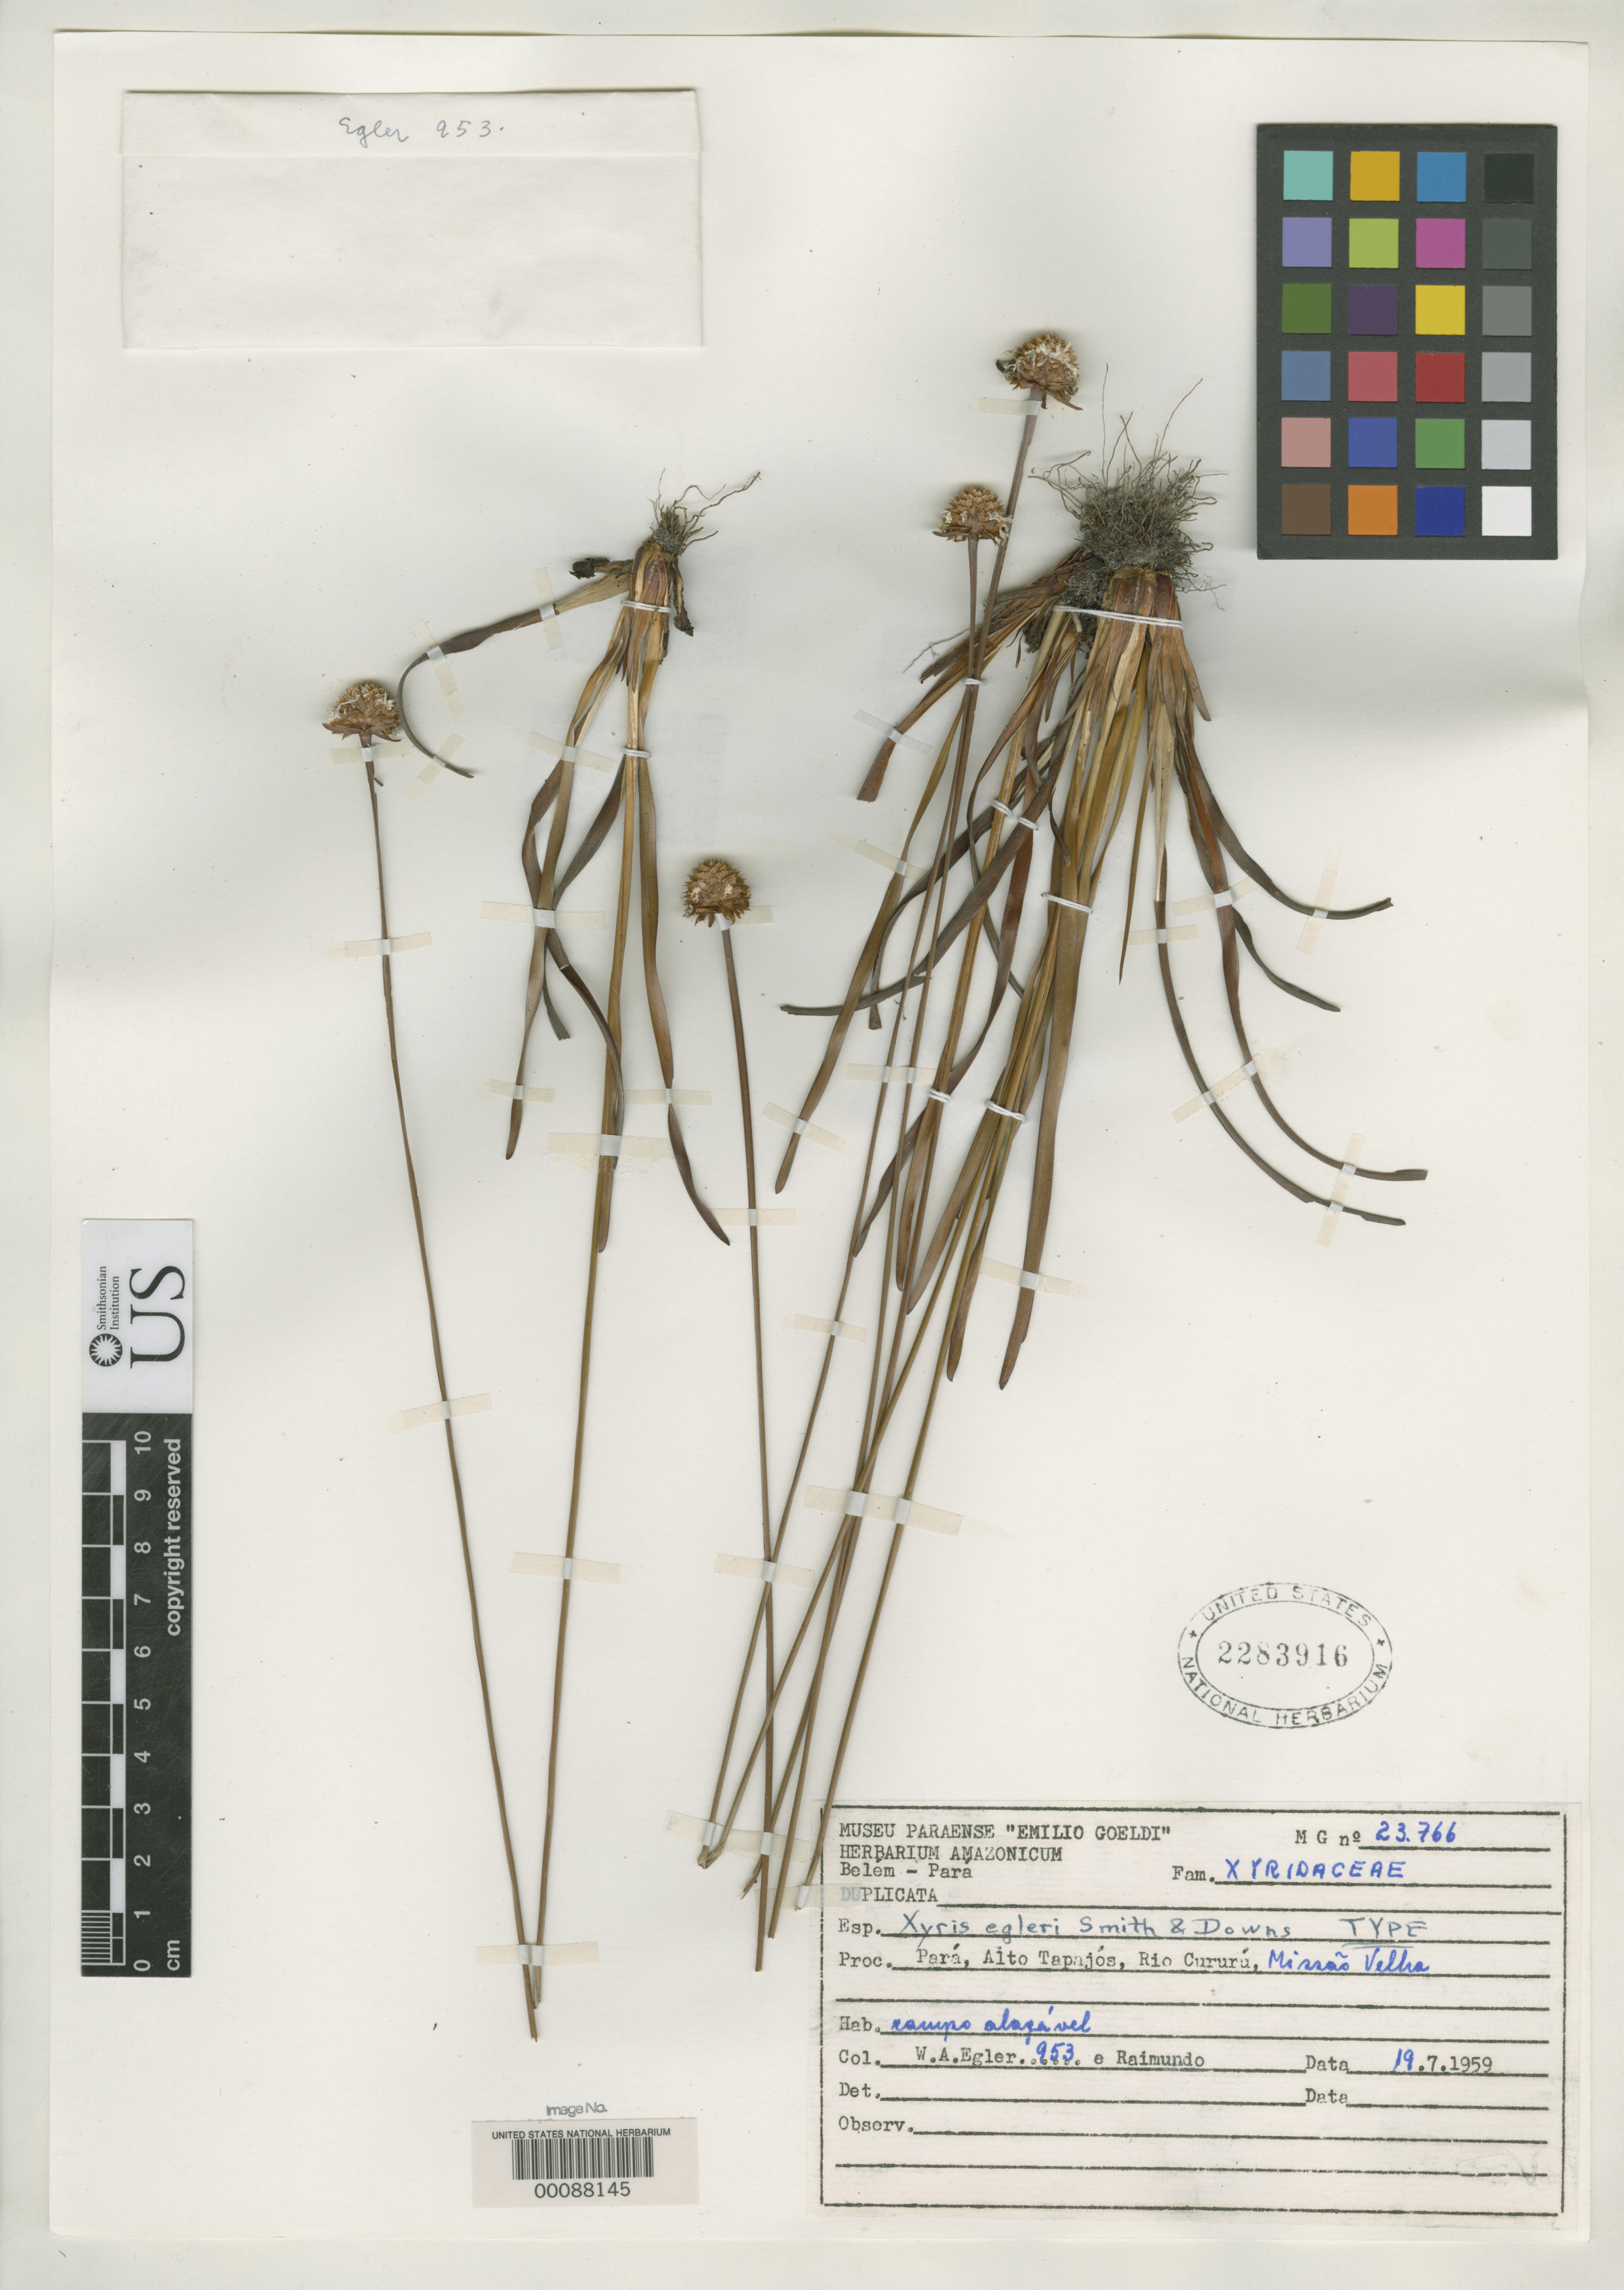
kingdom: Plantae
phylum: Tracheophyta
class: Liliopsida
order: Poales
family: Xyridaceae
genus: Xyris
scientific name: Xyris egleri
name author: L.B. Sm. & Downs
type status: Holotype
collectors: W. A. Egler & -. Raimundo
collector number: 953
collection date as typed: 19 Jul 1959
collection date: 1959-07-19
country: Brazil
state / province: Pará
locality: Alto Tapajos, Rio Cururu.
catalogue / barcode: US 2283916